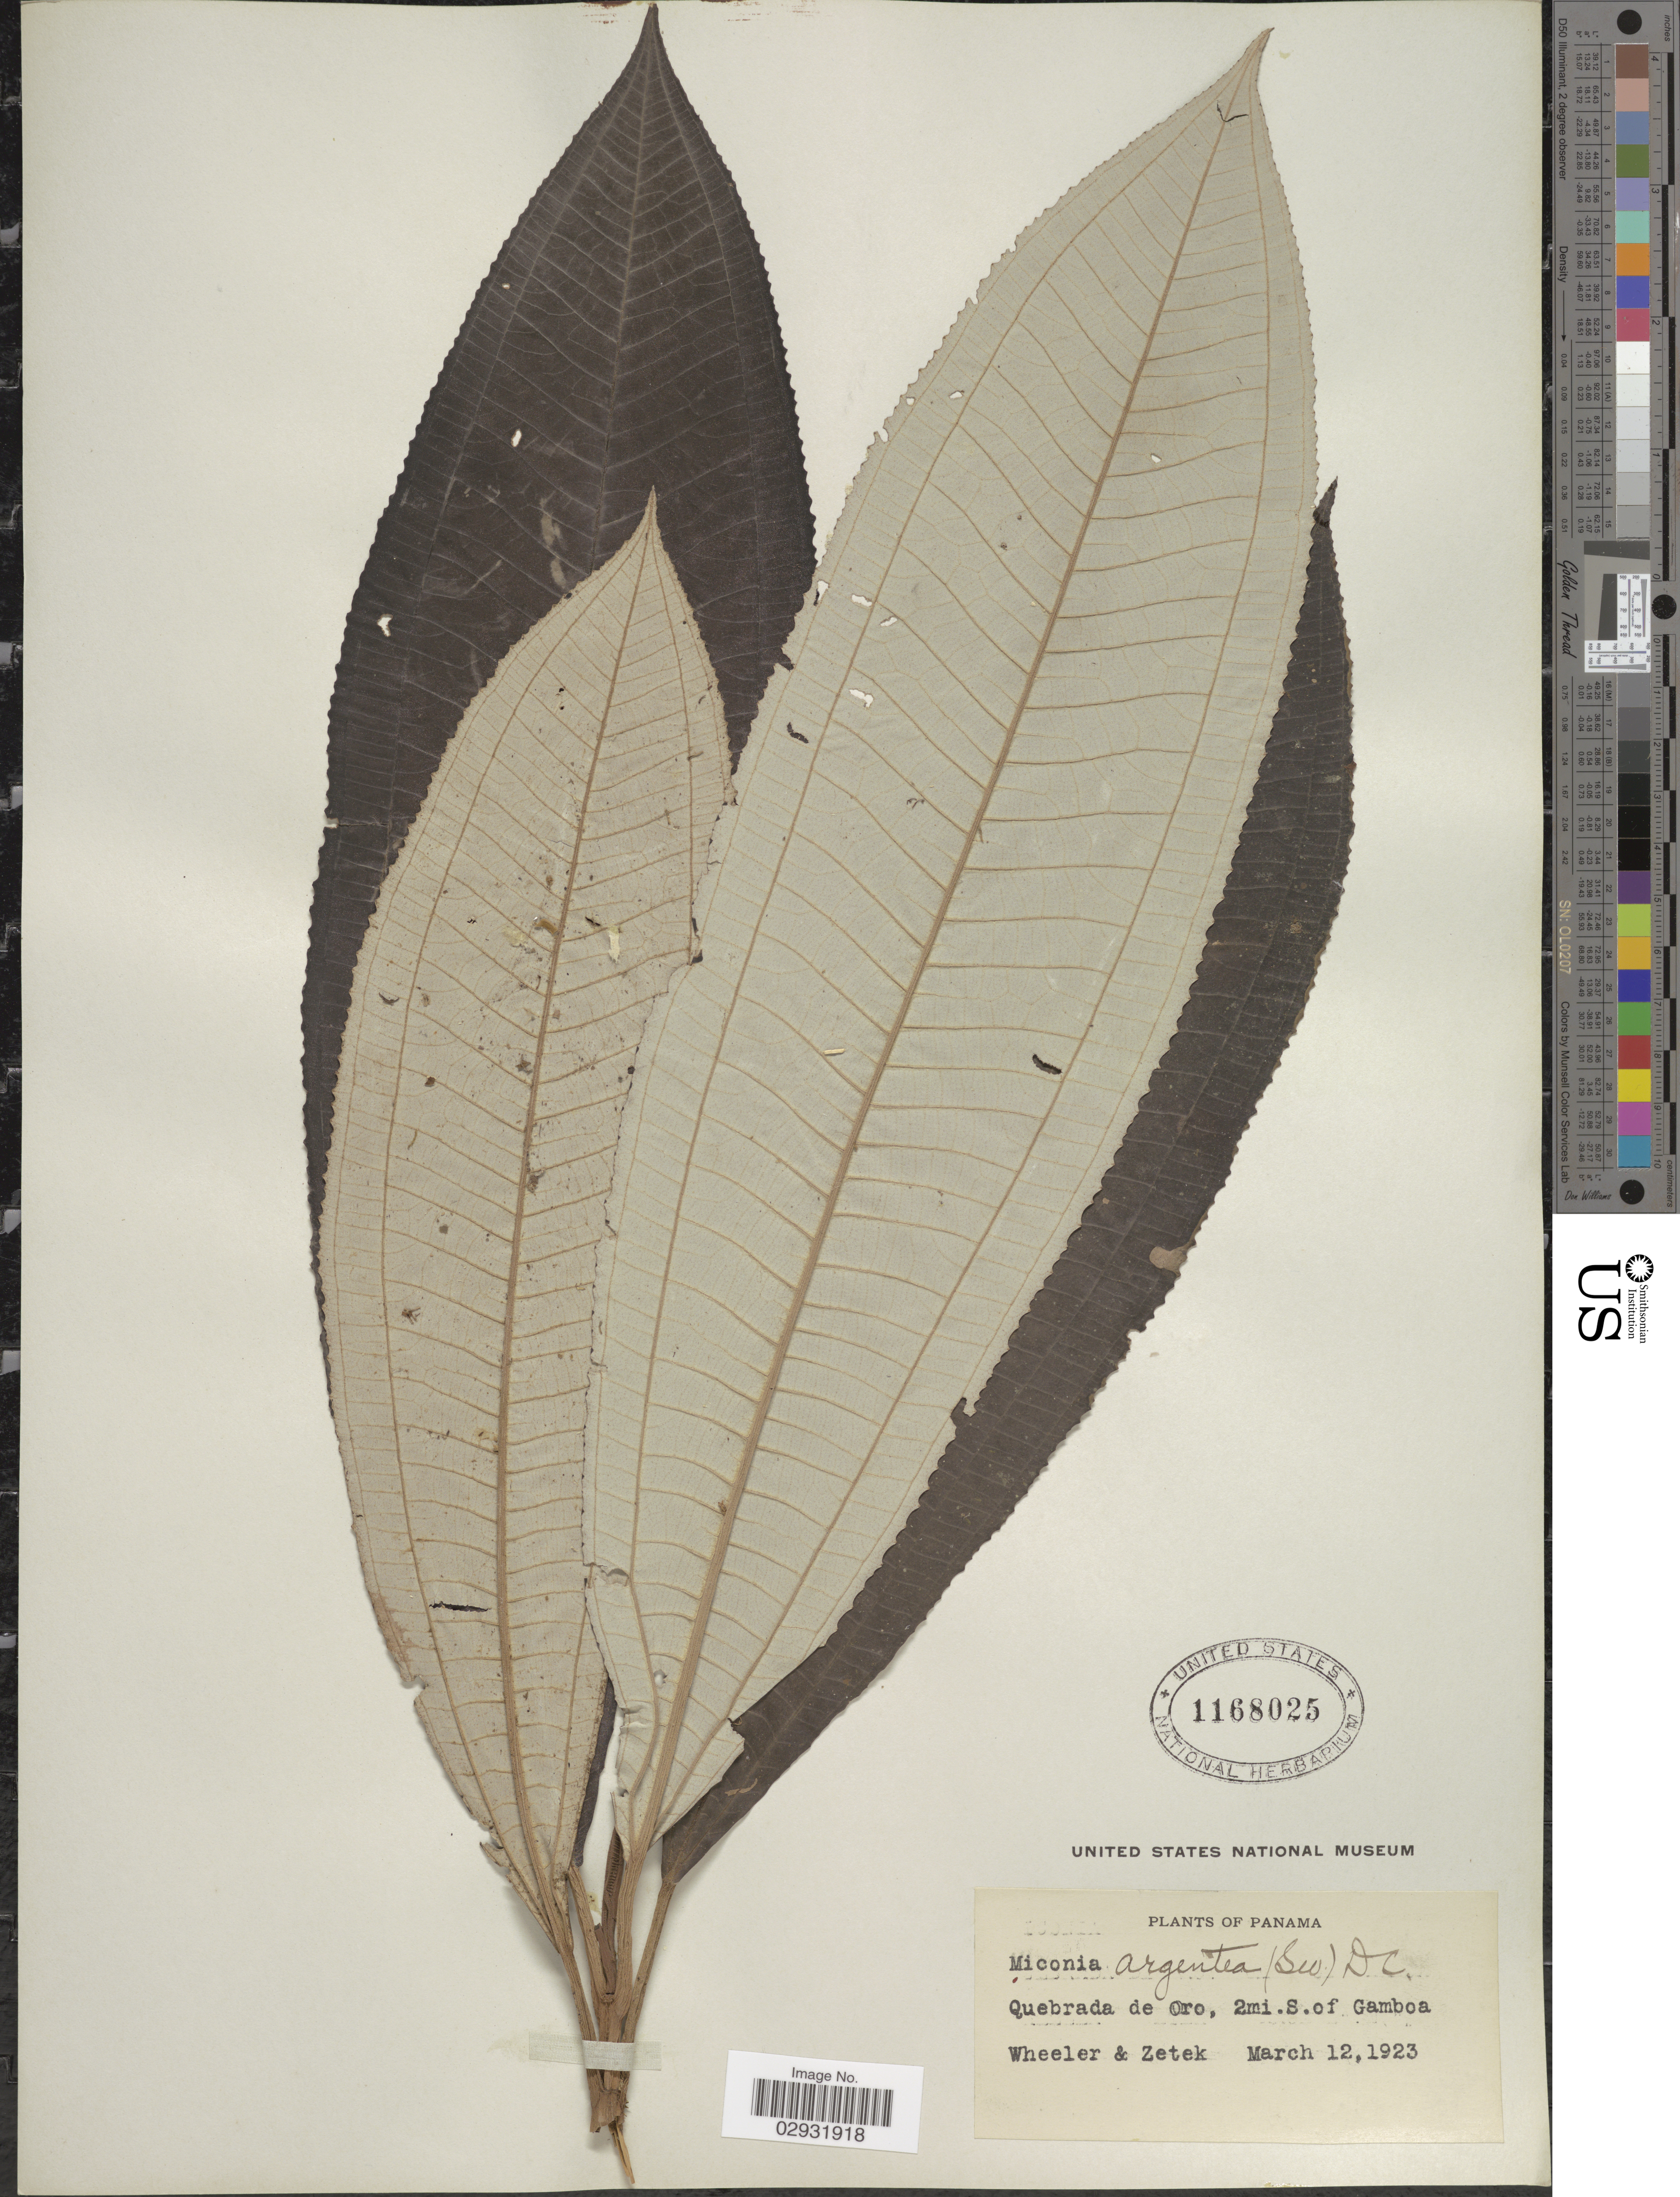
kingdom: Plantae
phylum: Tracheophyta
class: Magnoliopsida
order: Myrtales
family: Melastomataceae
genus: Miconia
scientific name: Miconia argentea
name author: (Sw.) DC.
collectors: -- Wheeler & -. Zetek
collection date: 1923-03-12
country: Panama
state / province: Colón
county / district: Canal Zone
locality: Quebrada de Oro, 2mi. S. of Gamboa.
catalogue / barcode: US 1168025